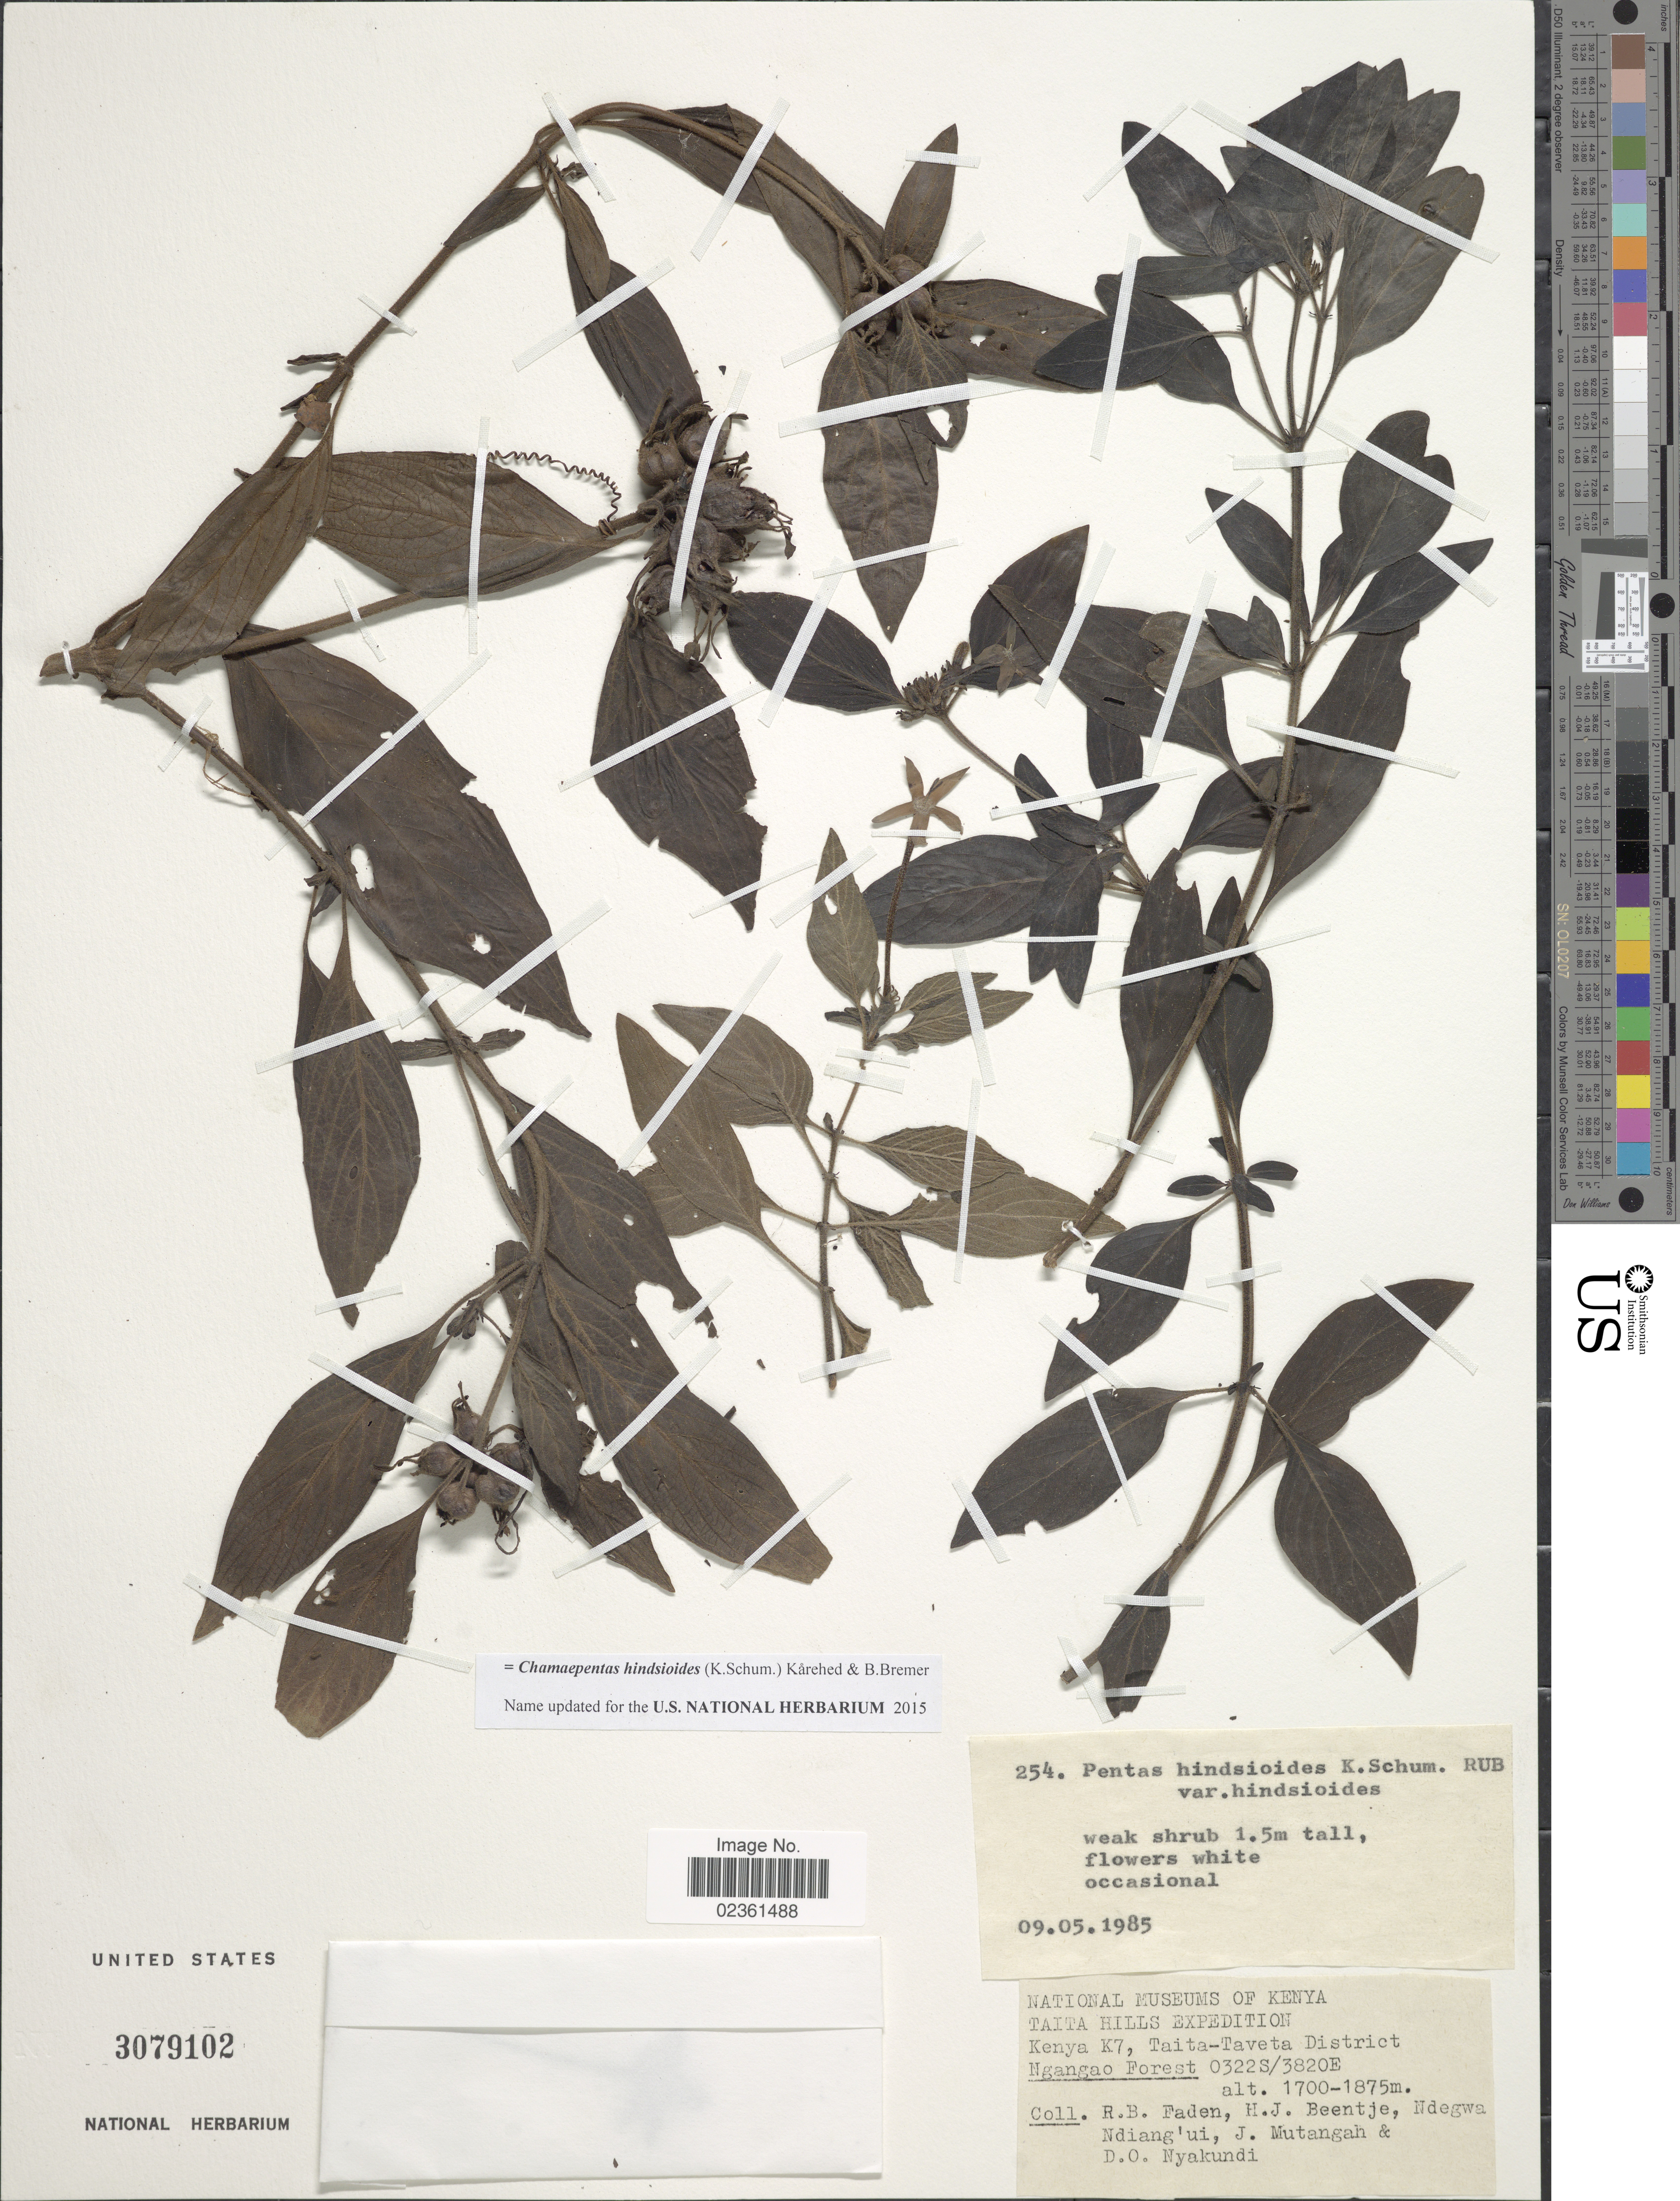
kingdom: Plantae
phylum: Tracheophyta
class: Magnoliopsida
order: Gentianales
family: Rubiaceae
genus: Chamaepentas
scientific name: Chamaepentas hindsioides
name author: (K. Schum.) Kårehed & B. Bremer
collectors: R. B. Faden, H. J. Beentje, Ndegwa Ndiang'ui, J. Mutangah & D. Nyakundi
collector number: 254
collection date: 1985-05-09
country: Kenya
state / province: Taita Taveta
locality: Kenya K7, Ngangao Forest, occasional, Taita Hills.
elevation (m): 1700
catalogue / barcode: US 3079102